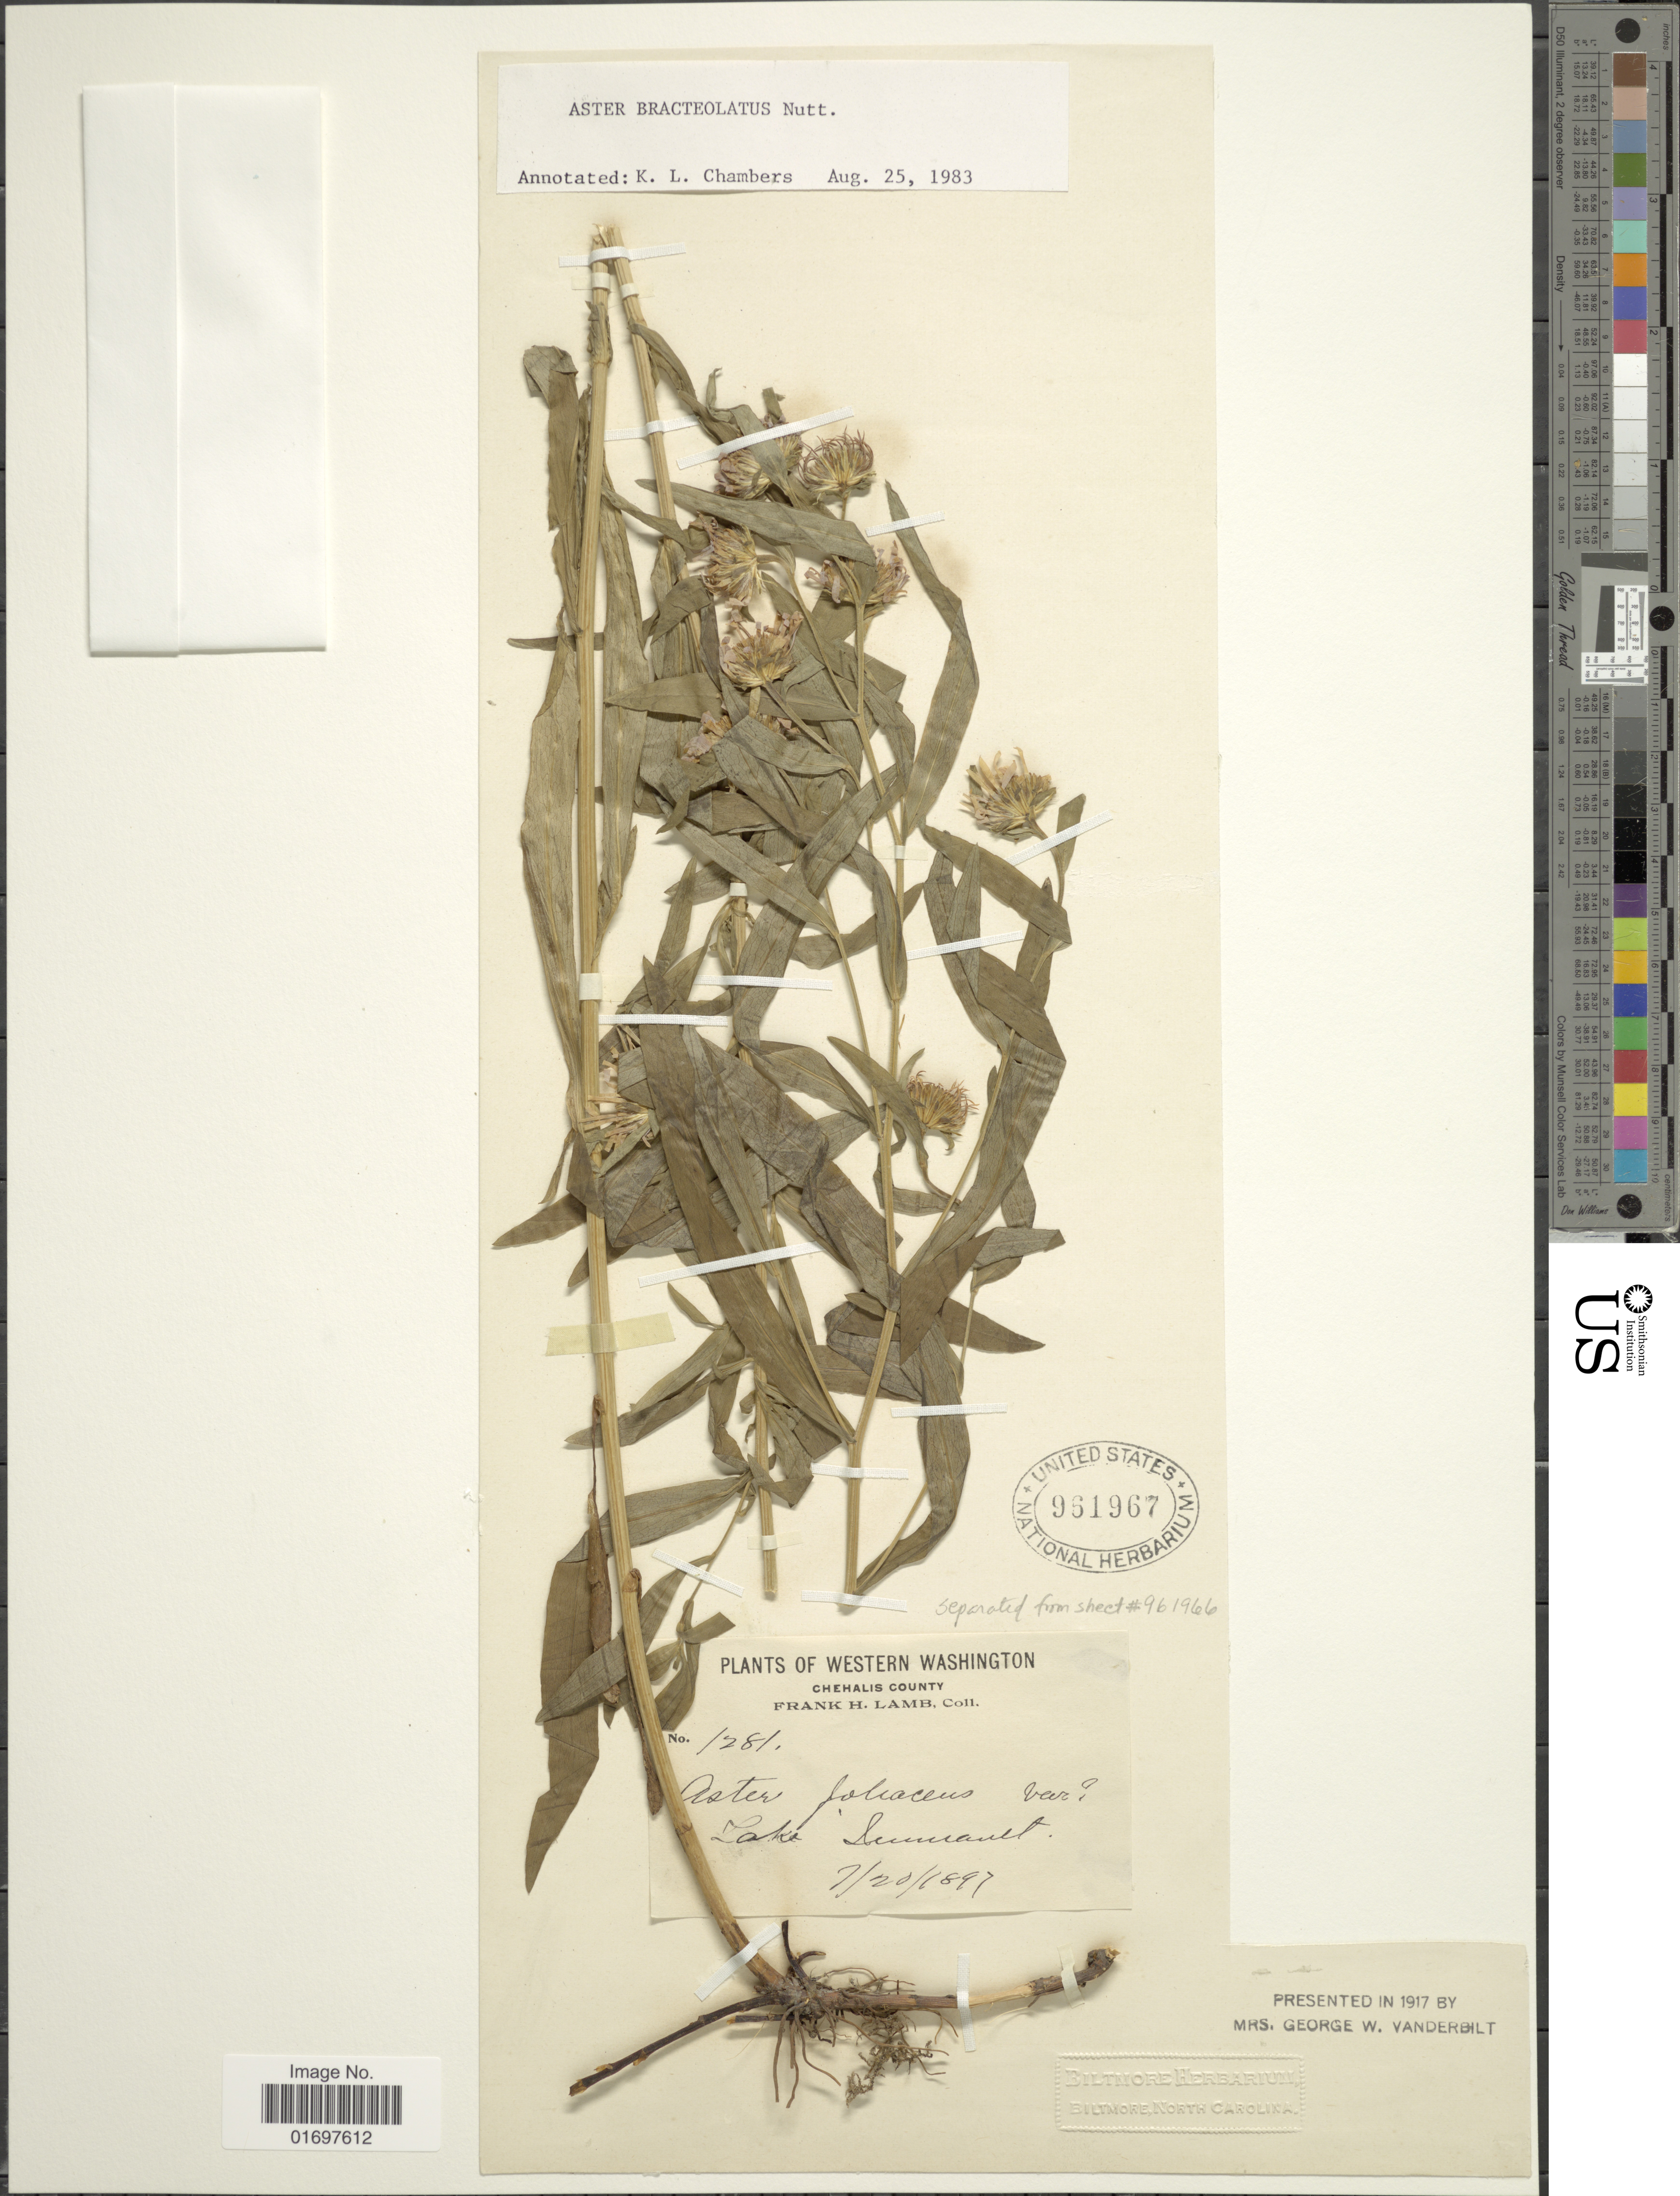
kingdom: Plantae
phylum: Tracheophyta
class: Magnoliopsida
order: Asterales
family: Asteraceae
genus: Symphyotrichum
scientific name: Symphyotrichum bracteolatum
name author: (Nutt.) G.L. Nesom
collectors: F. H. Lamb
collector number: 1281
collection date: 1897-07-20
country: United States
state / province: Washington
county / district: Grays Harbor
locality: Western Washington, Lake Quinault.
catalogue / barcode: US 961967